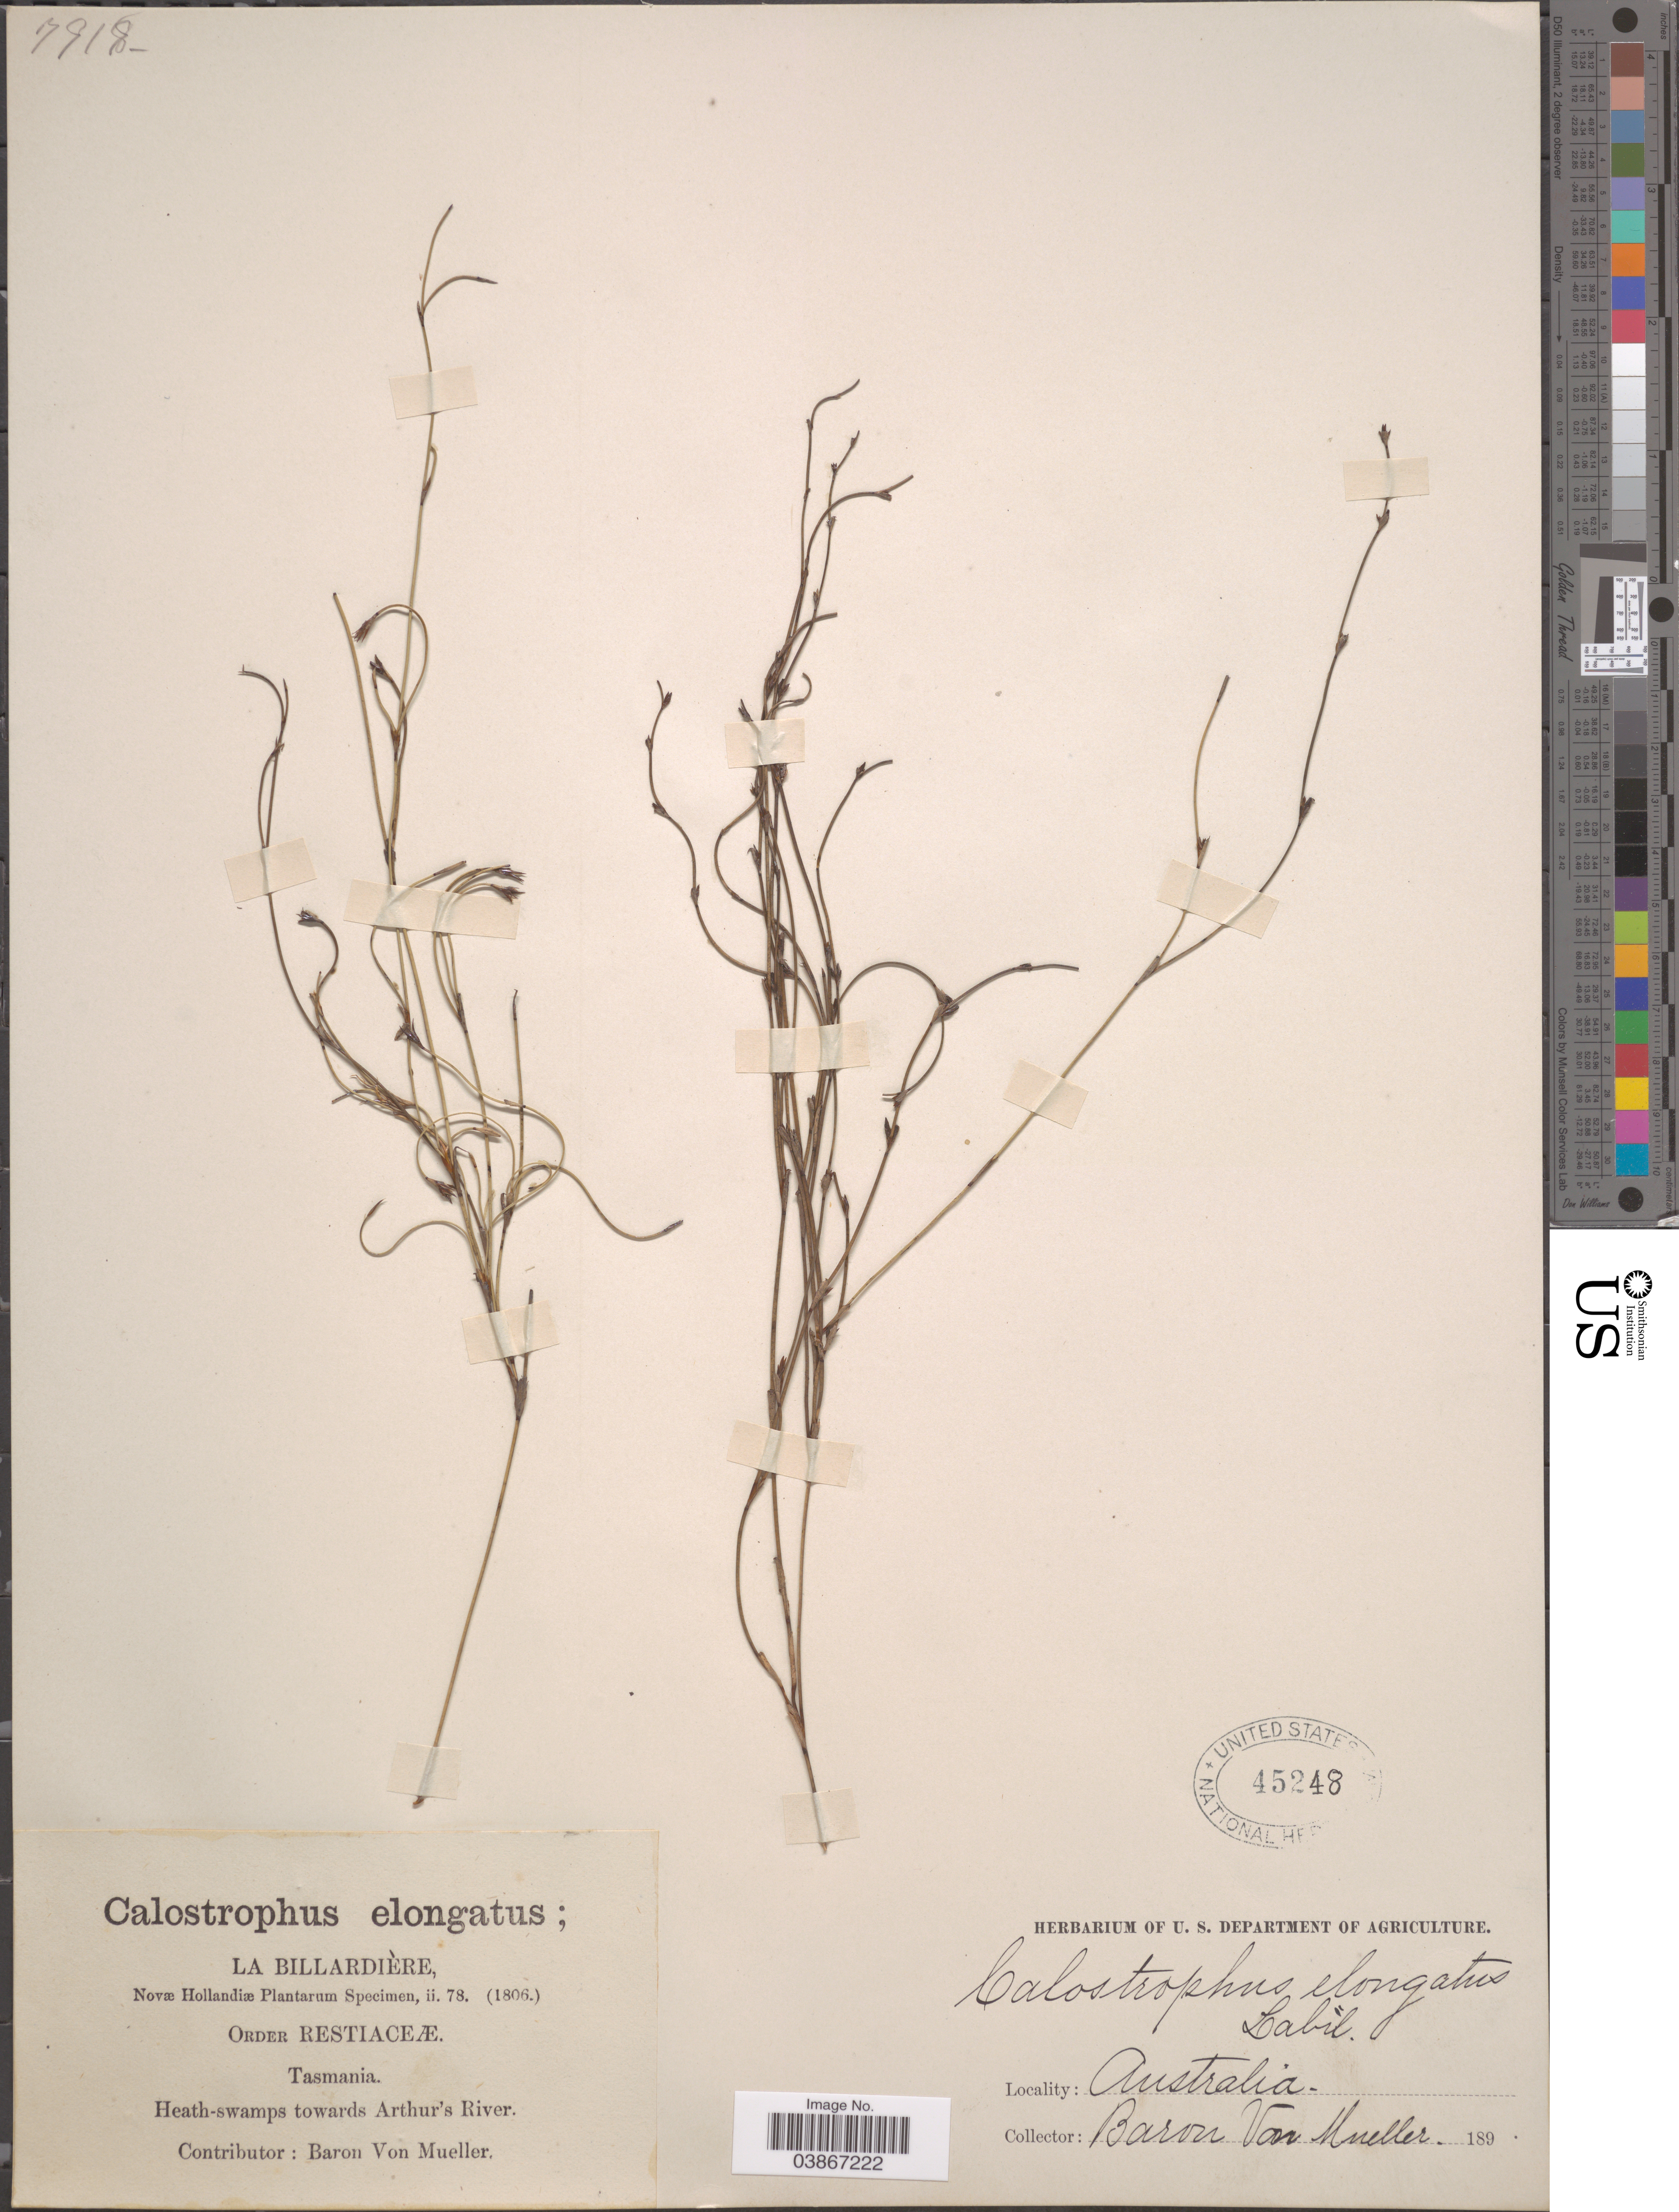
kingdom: Plantae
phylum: Tracheophyta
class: Liliopsida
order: Poales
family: Restionaceae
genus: Calorophus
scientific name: Calorophus elongatus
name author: Labill.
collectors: B. von Mueller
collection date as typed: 189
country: Australia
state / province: Tasmania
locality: Heat-swamps towards Arthur's River.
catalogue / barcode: US 45248